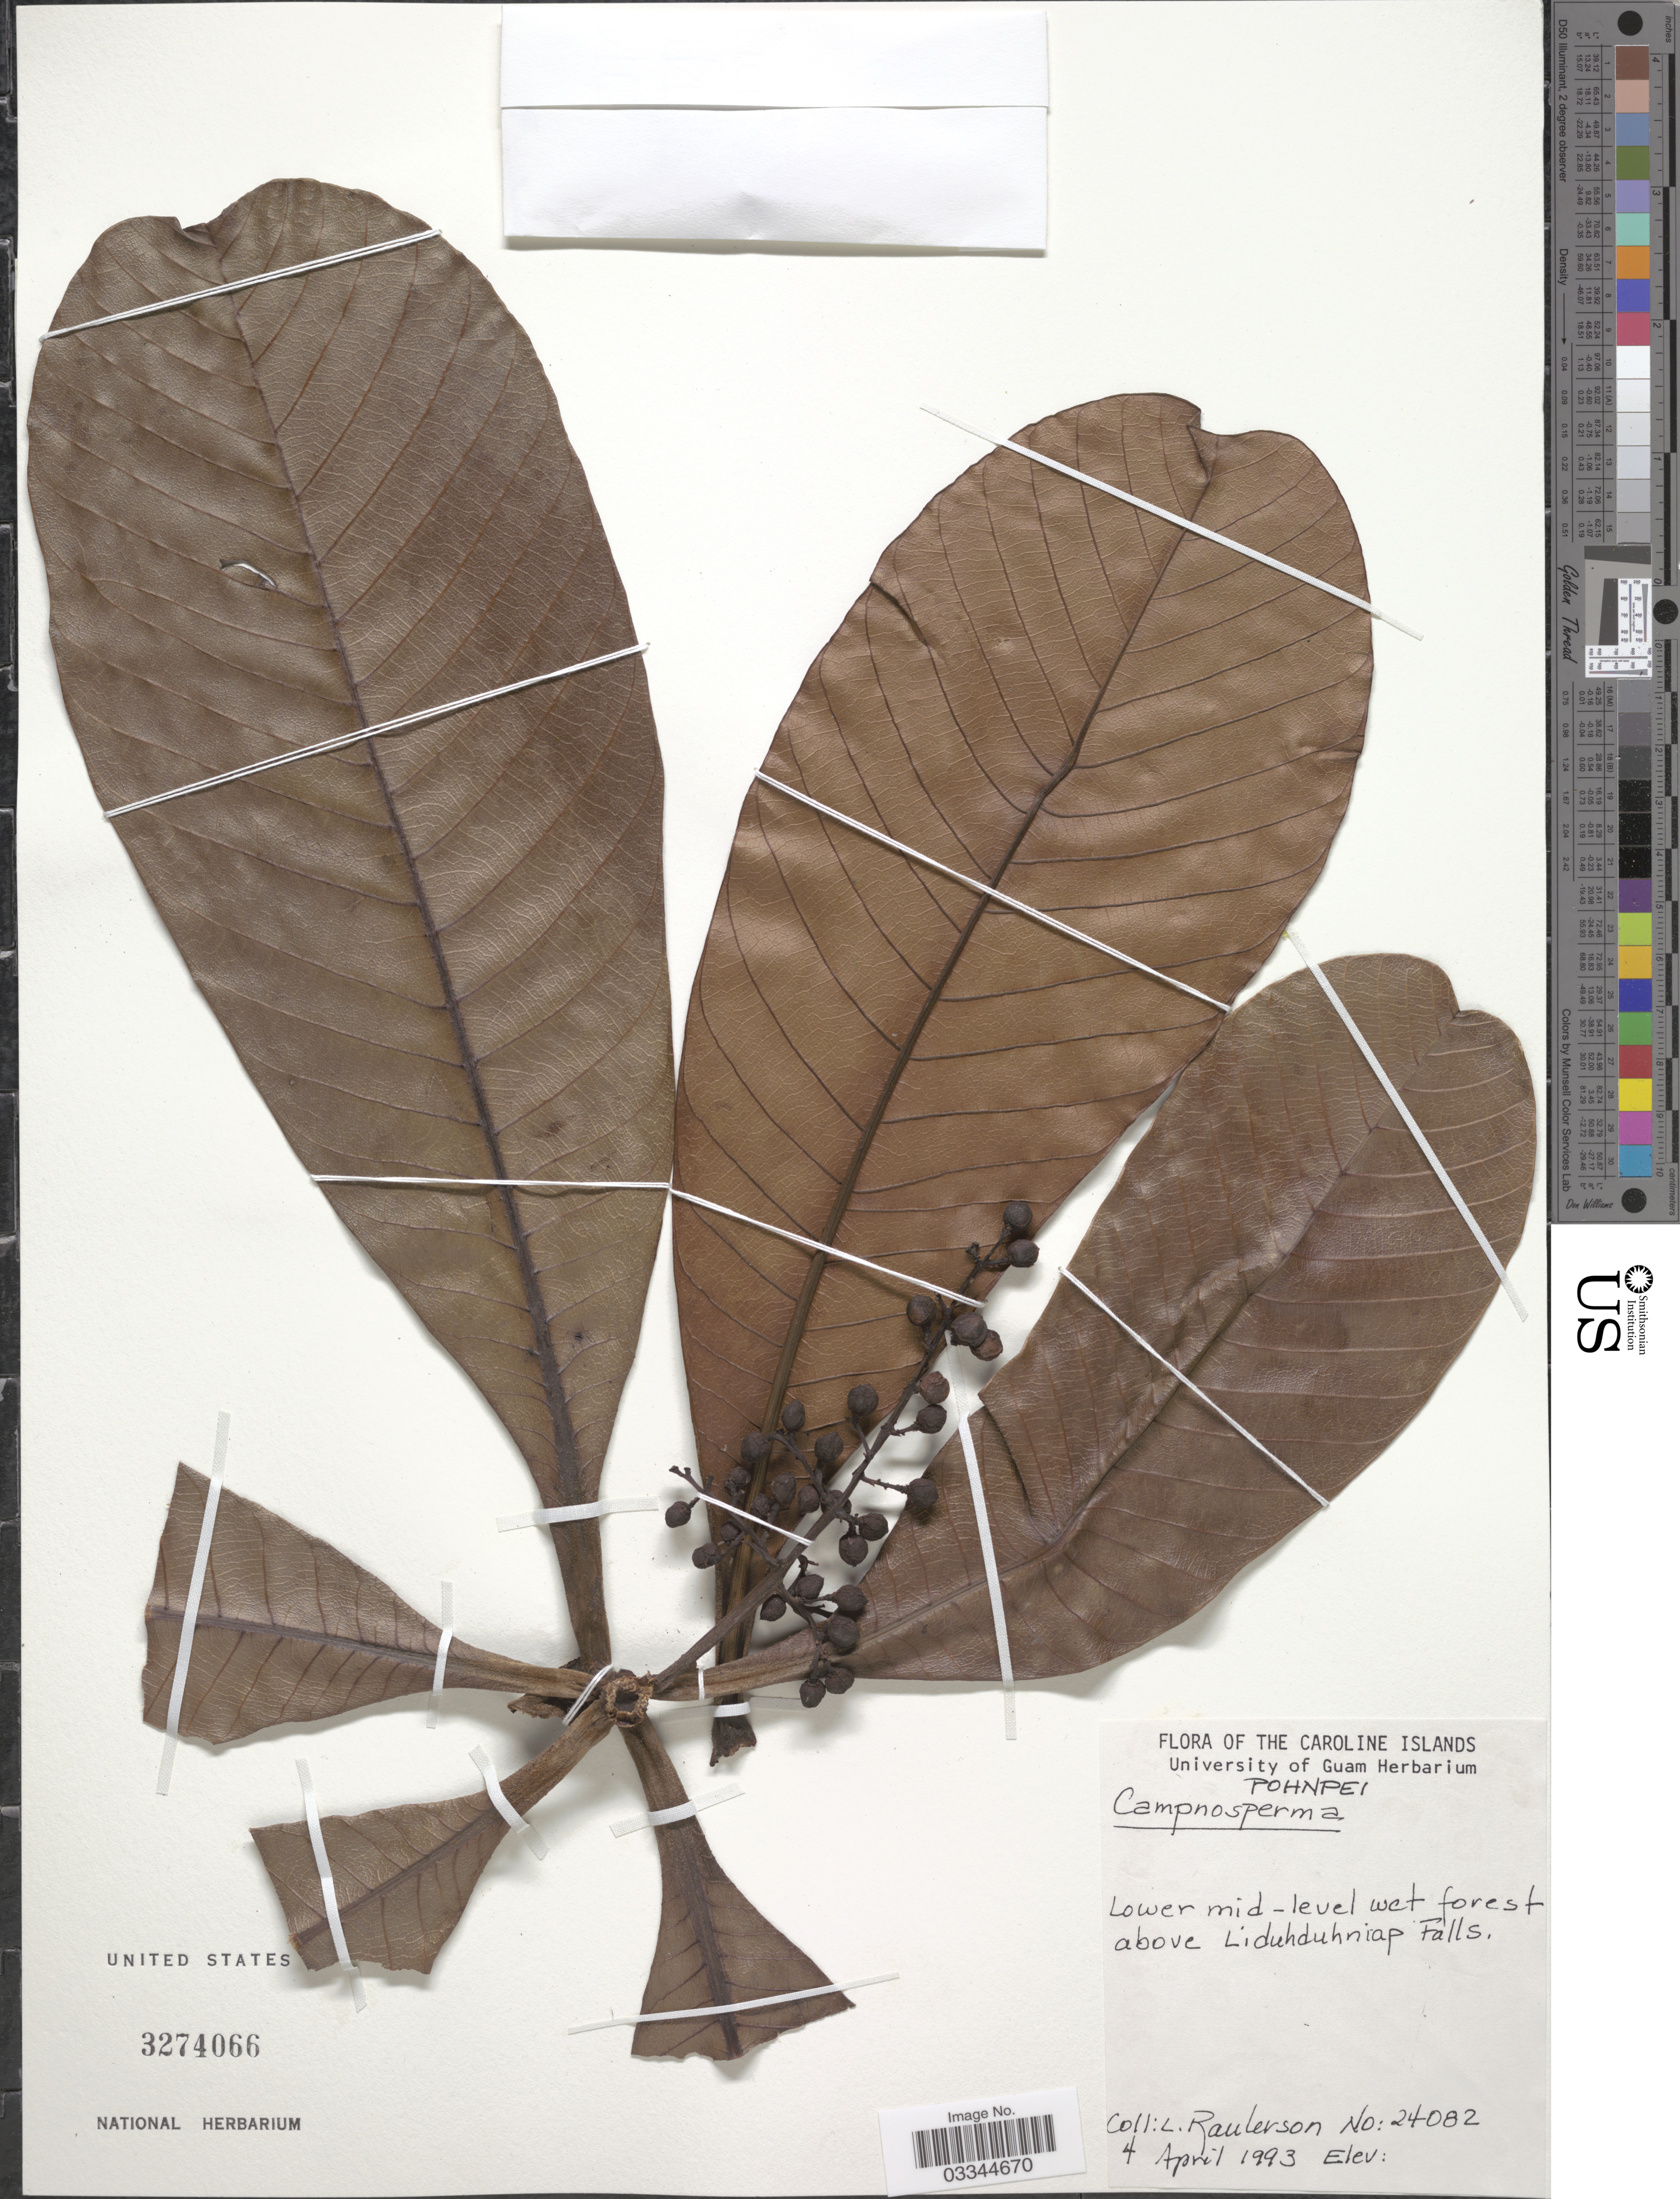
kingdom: Plantae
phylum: Tracheophyta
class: Magnoliopsida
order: Sapindales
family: Anacardiaceae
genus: Campnosperma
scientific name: Campnosperma sp.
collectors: L. Raulerson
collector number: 24082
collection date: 1993-04-04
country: Micronesia, Federated States of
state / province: Pohnpei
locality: The Caroline Islands, Above Liduhduhniap Falls.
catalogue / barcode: US 3274066